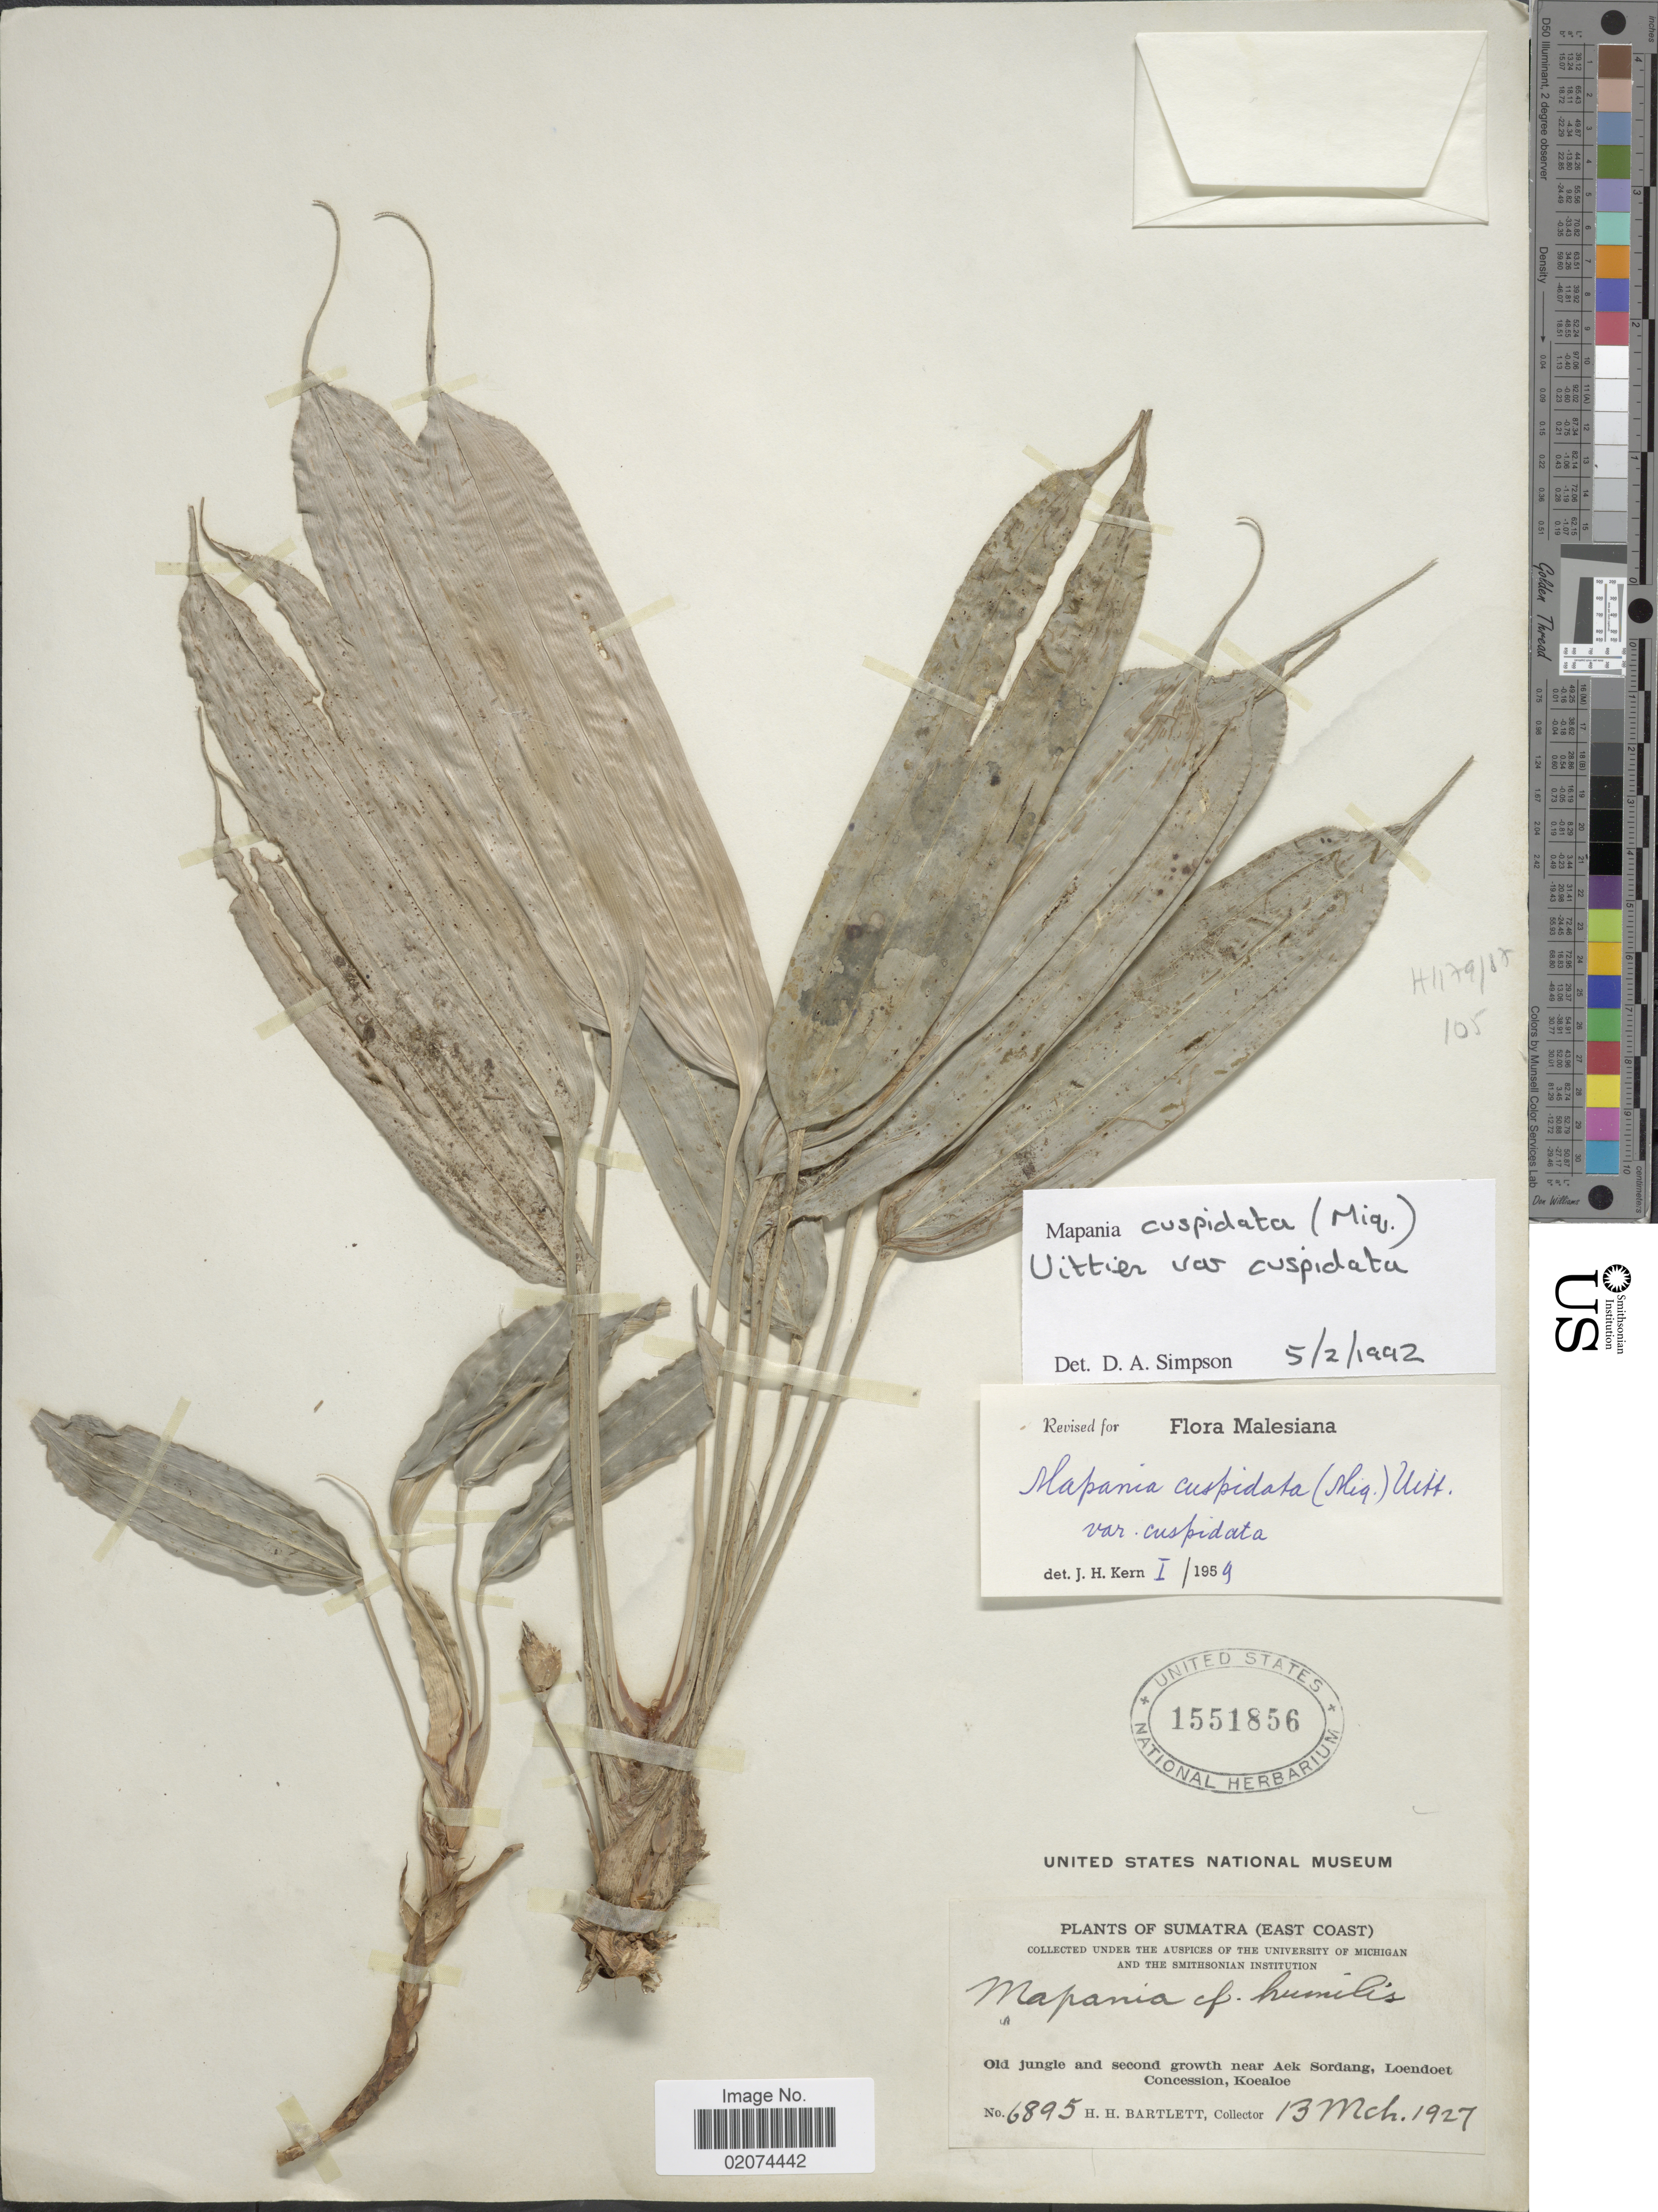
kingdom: Plantae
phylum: Tracheophyta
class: Liliopsida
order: Poales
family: Cyperaceae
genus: Mapania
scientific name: Mapania cuspidata var. cuspidata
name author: (Miq.) Uittien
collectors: H. H. Bartlett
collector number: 6895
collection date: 1927-03-13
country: Indonesia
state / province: Sumatra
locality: East Coast. Old jungle and second growth near Aek Sordang, Loendoet Concession, Koealoe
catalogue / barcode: US 1551856